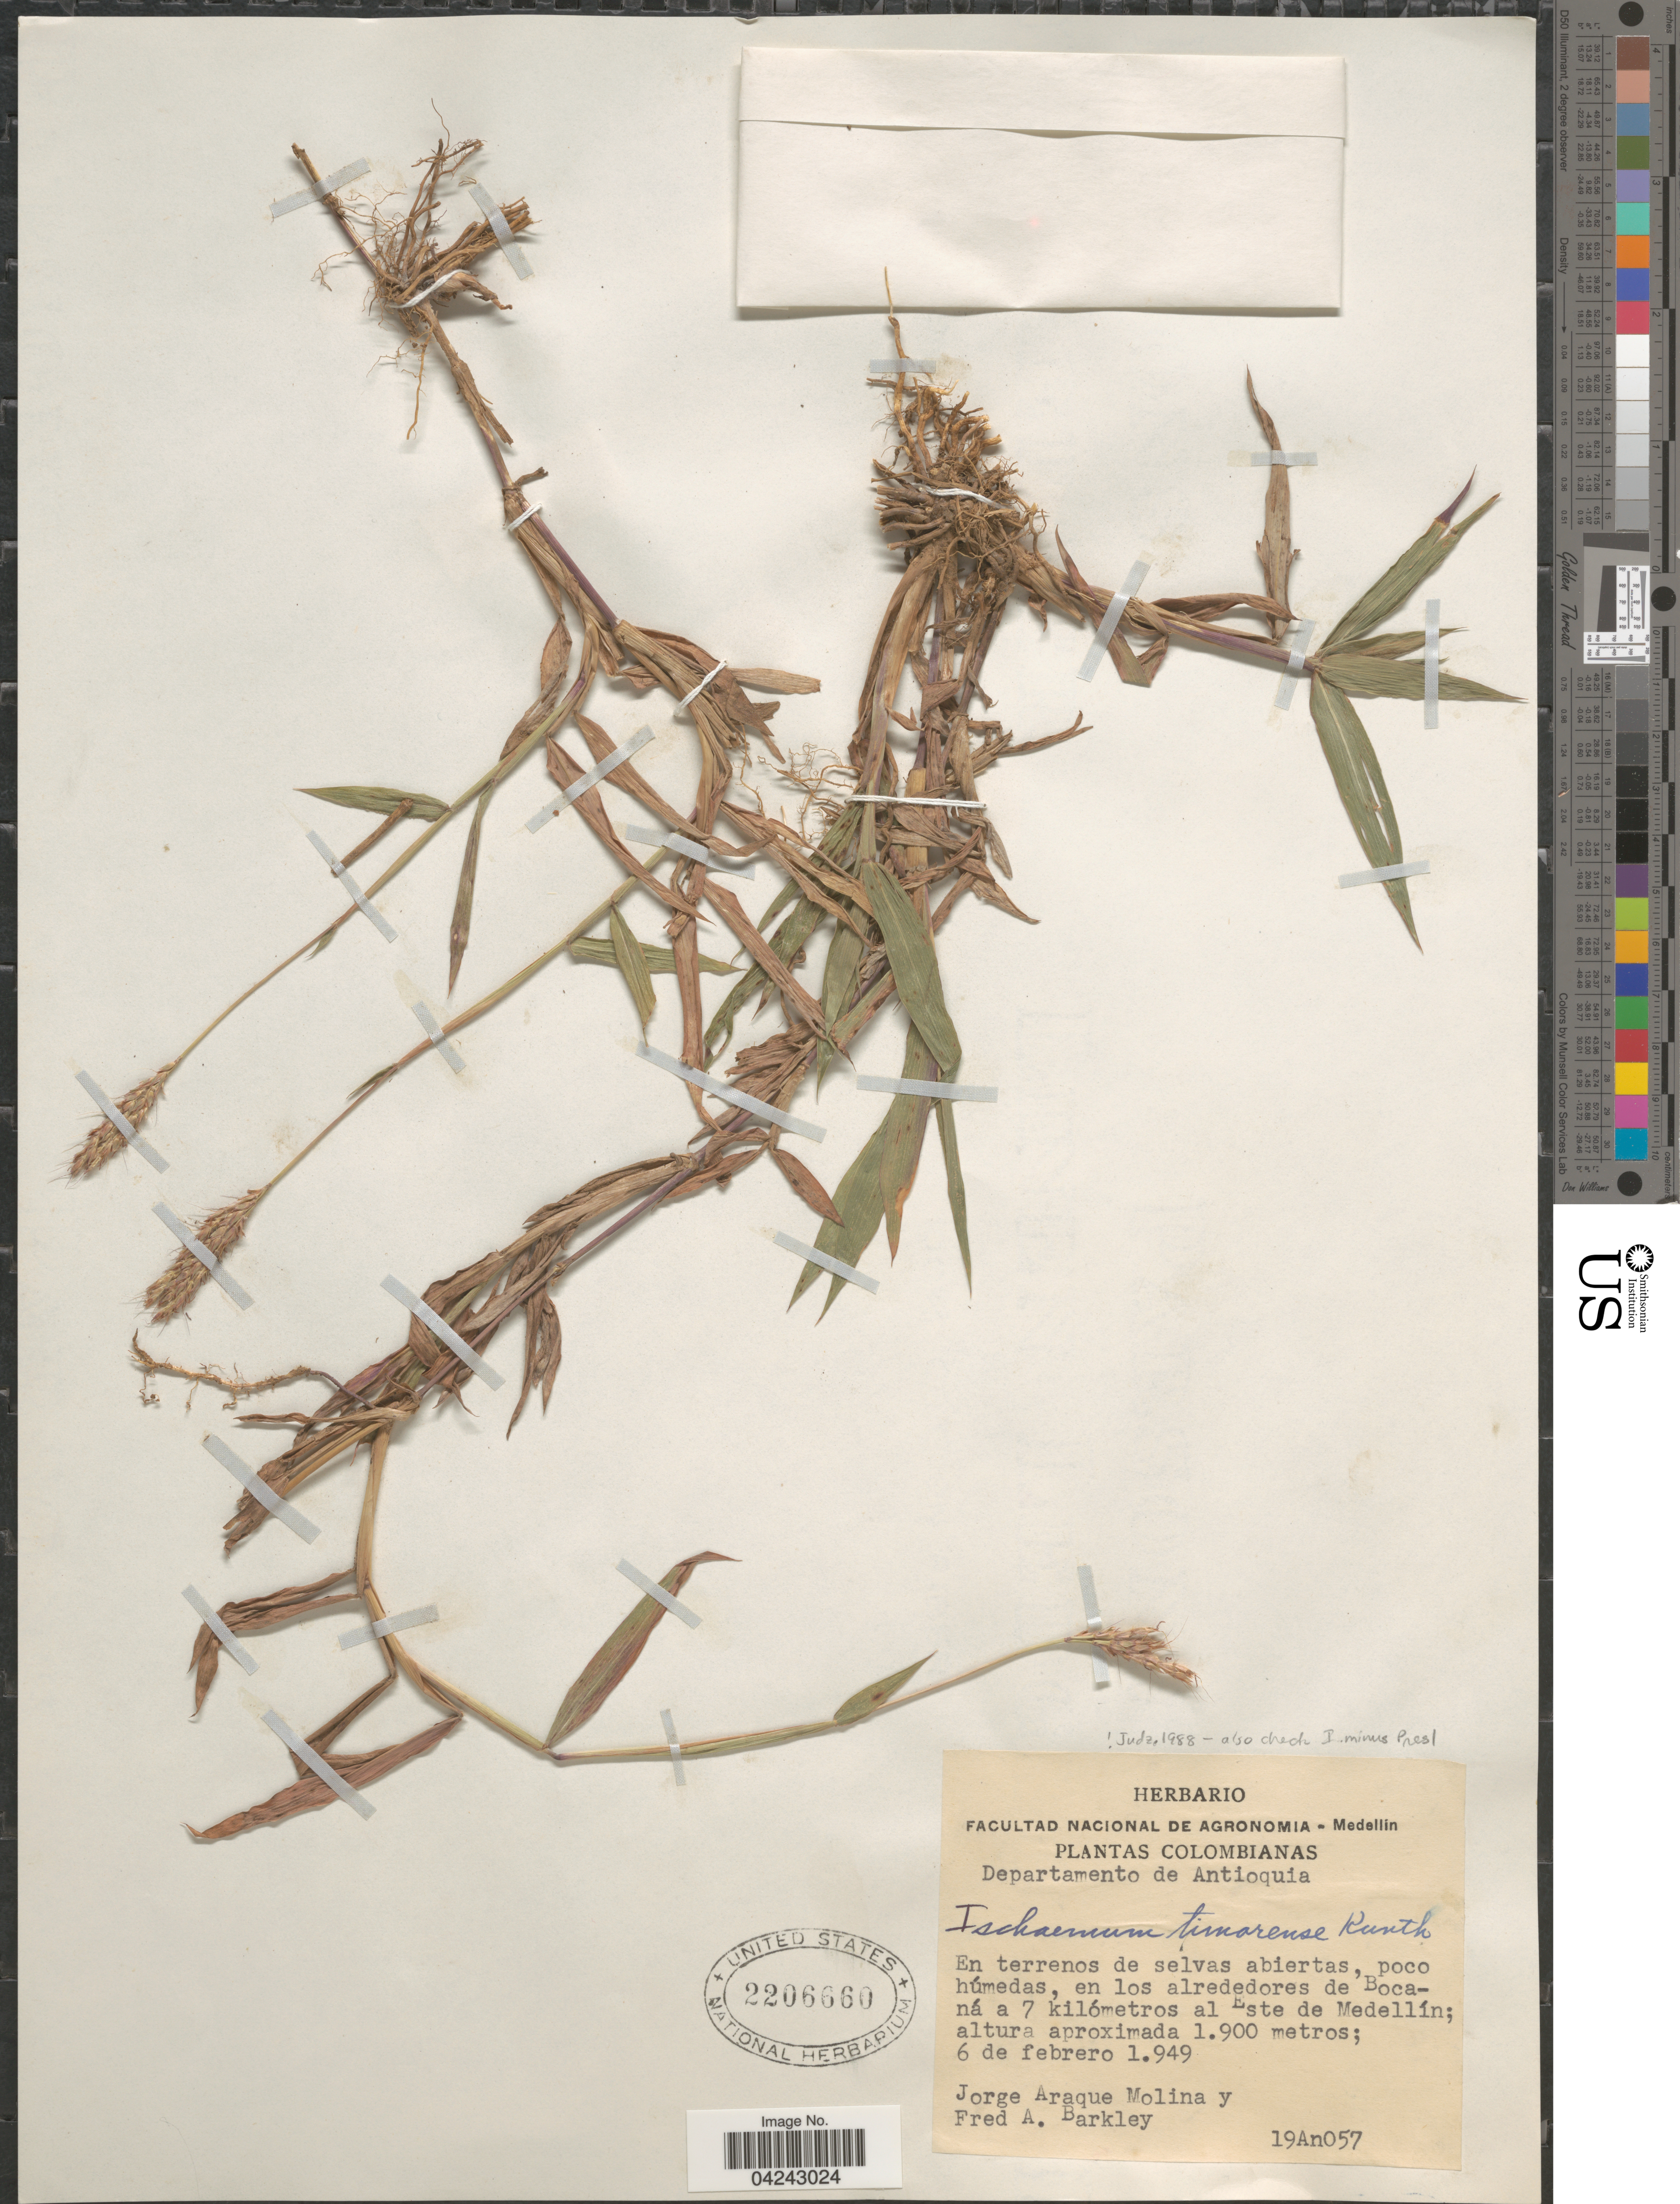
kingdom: Plantae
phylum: Tracheophyta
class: Liliopsida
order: Poales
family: Poaceae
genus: Ischaemum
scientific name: Ischaemum timorense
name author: Kunth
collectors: J. Araque Molina & F. A. Barkley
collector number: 19An057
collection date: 1949-02-06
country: Colombia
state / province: Antioquia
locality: Departamento de Antioquia. En terrenos de selvas abiertas, poco húmedas, en los alrededores de Bocaná a 7 kilómetros al Este de Medellín.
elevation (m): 1900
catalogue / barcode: US 2206660